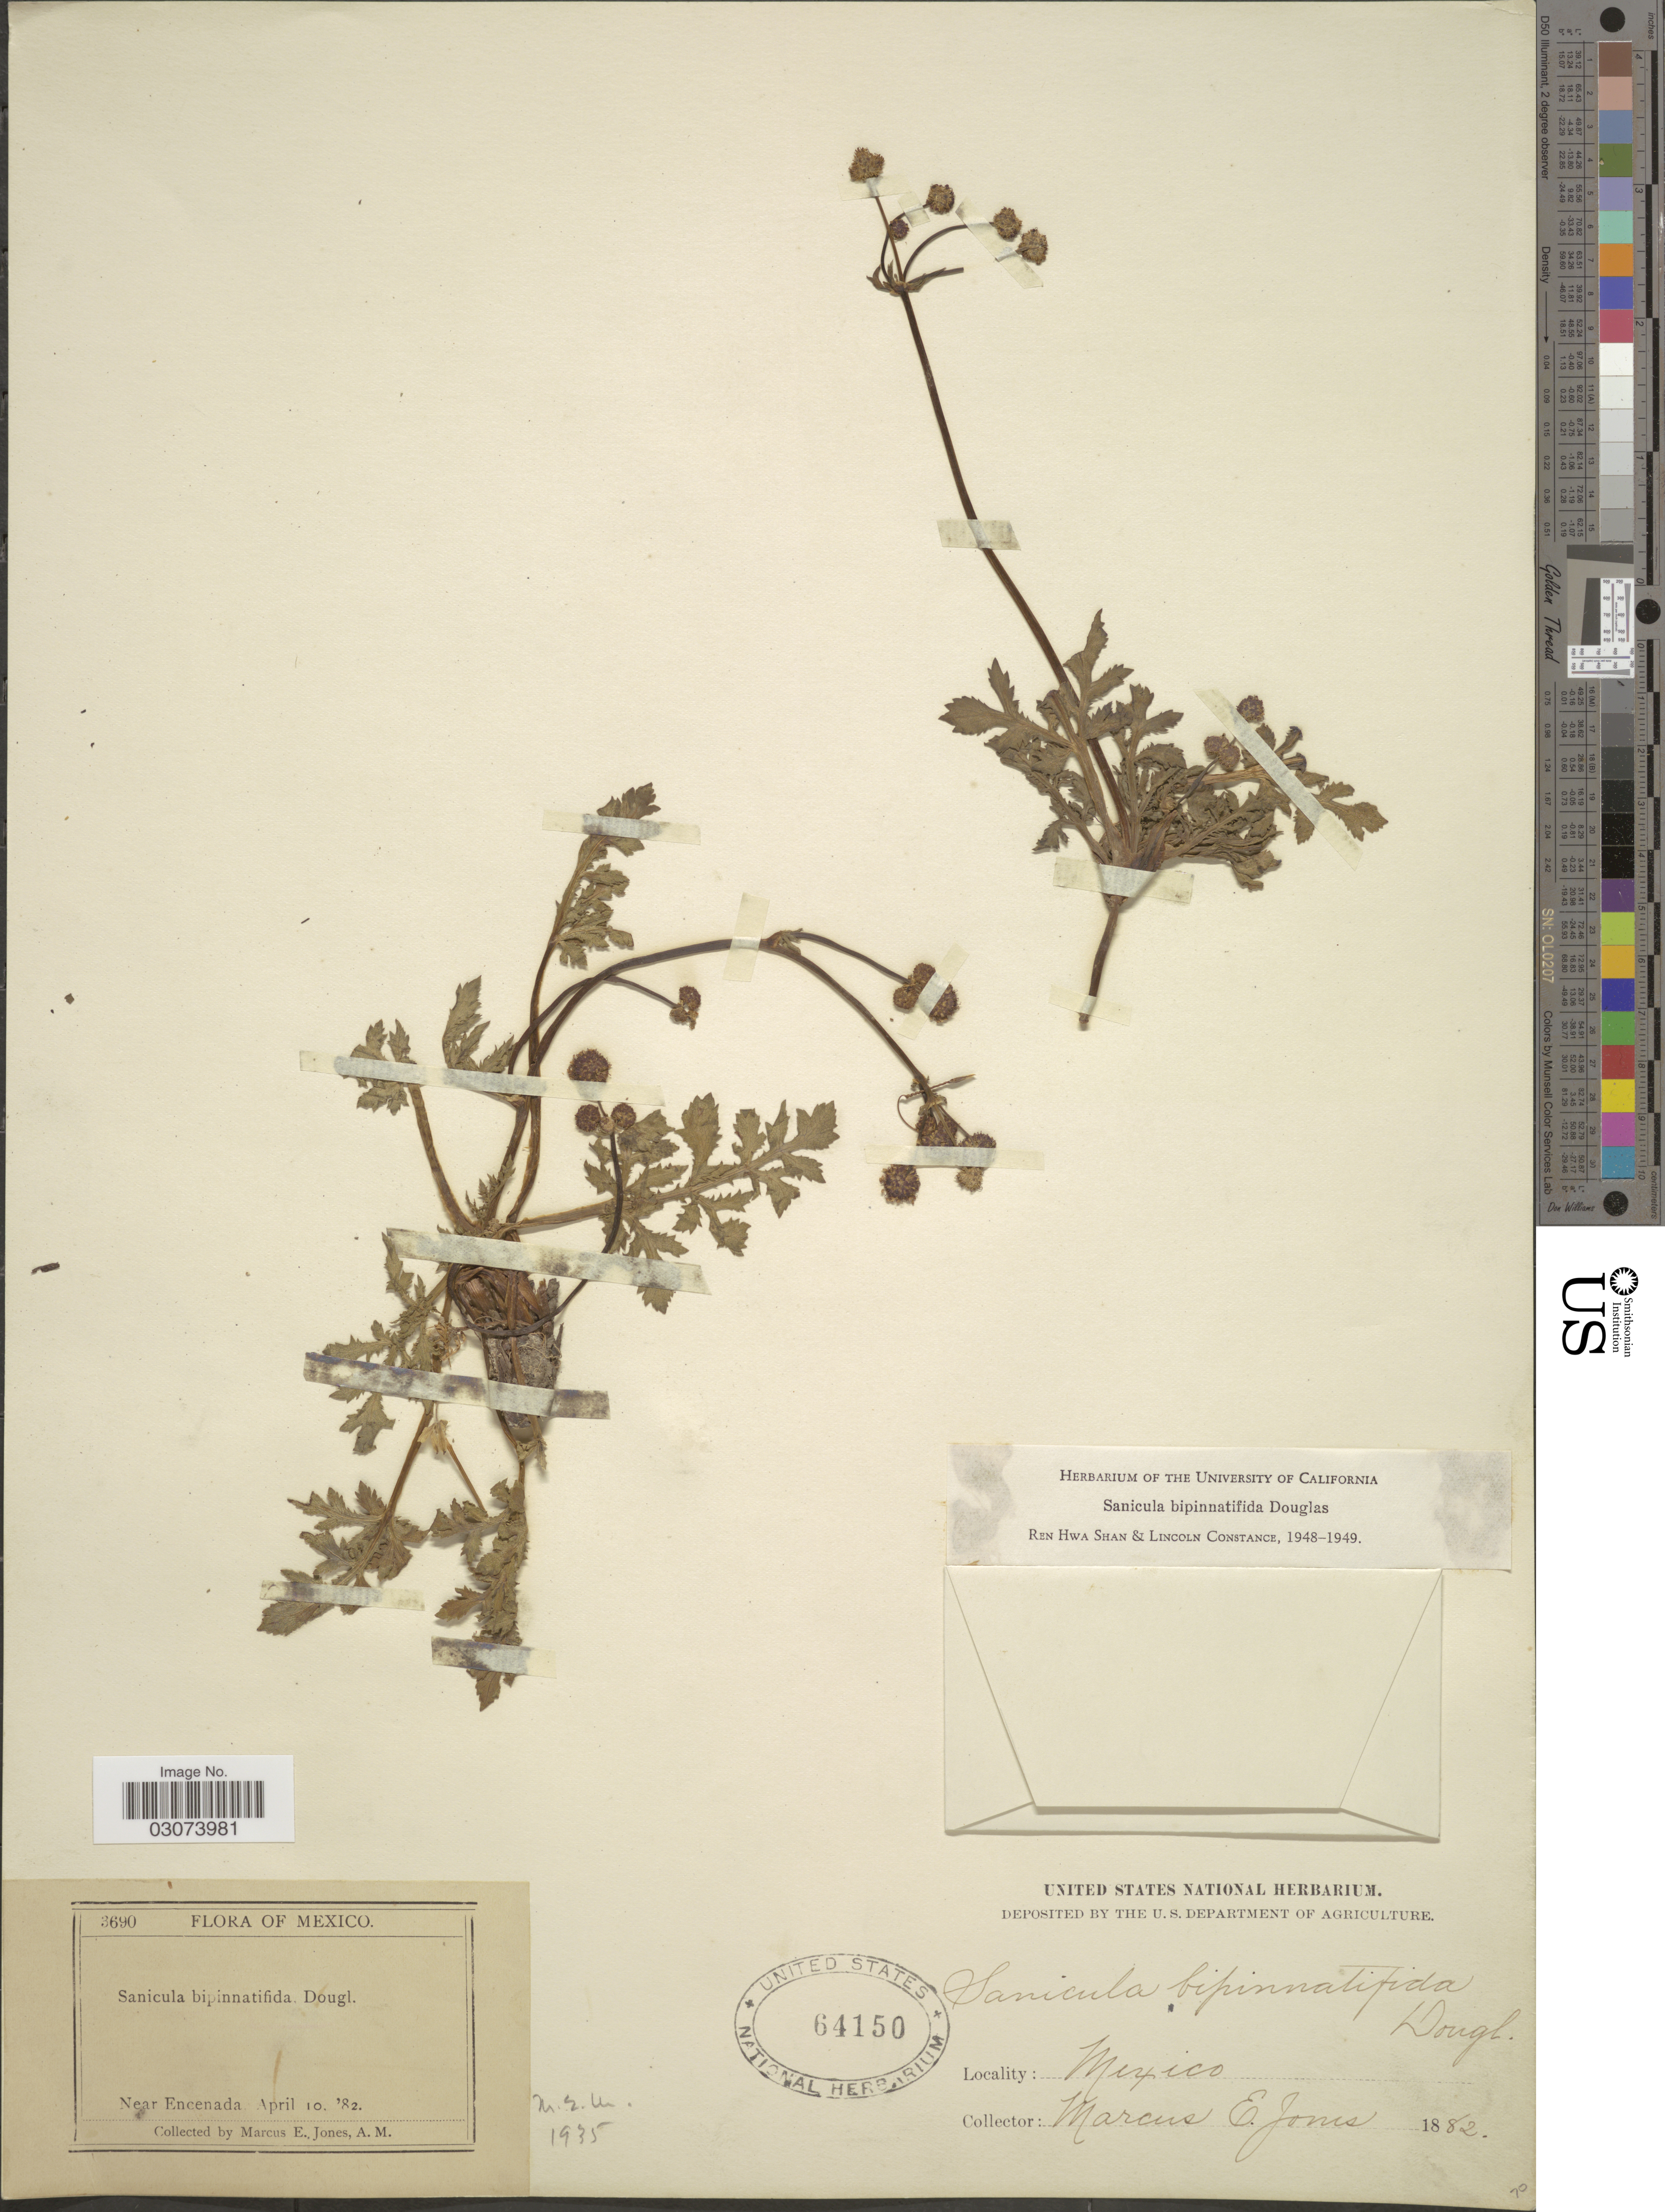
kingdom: Plantae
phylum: Tracheophyta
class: Magnoliopsida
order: Apiales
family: Apiaceae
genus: Sanicula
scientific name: Sanicula bipinnatifida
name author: Douglas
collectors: M. E. Jones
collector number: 3690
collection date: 1882-04-10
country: Mexico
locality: Near Encenada.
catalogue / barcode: US 64150